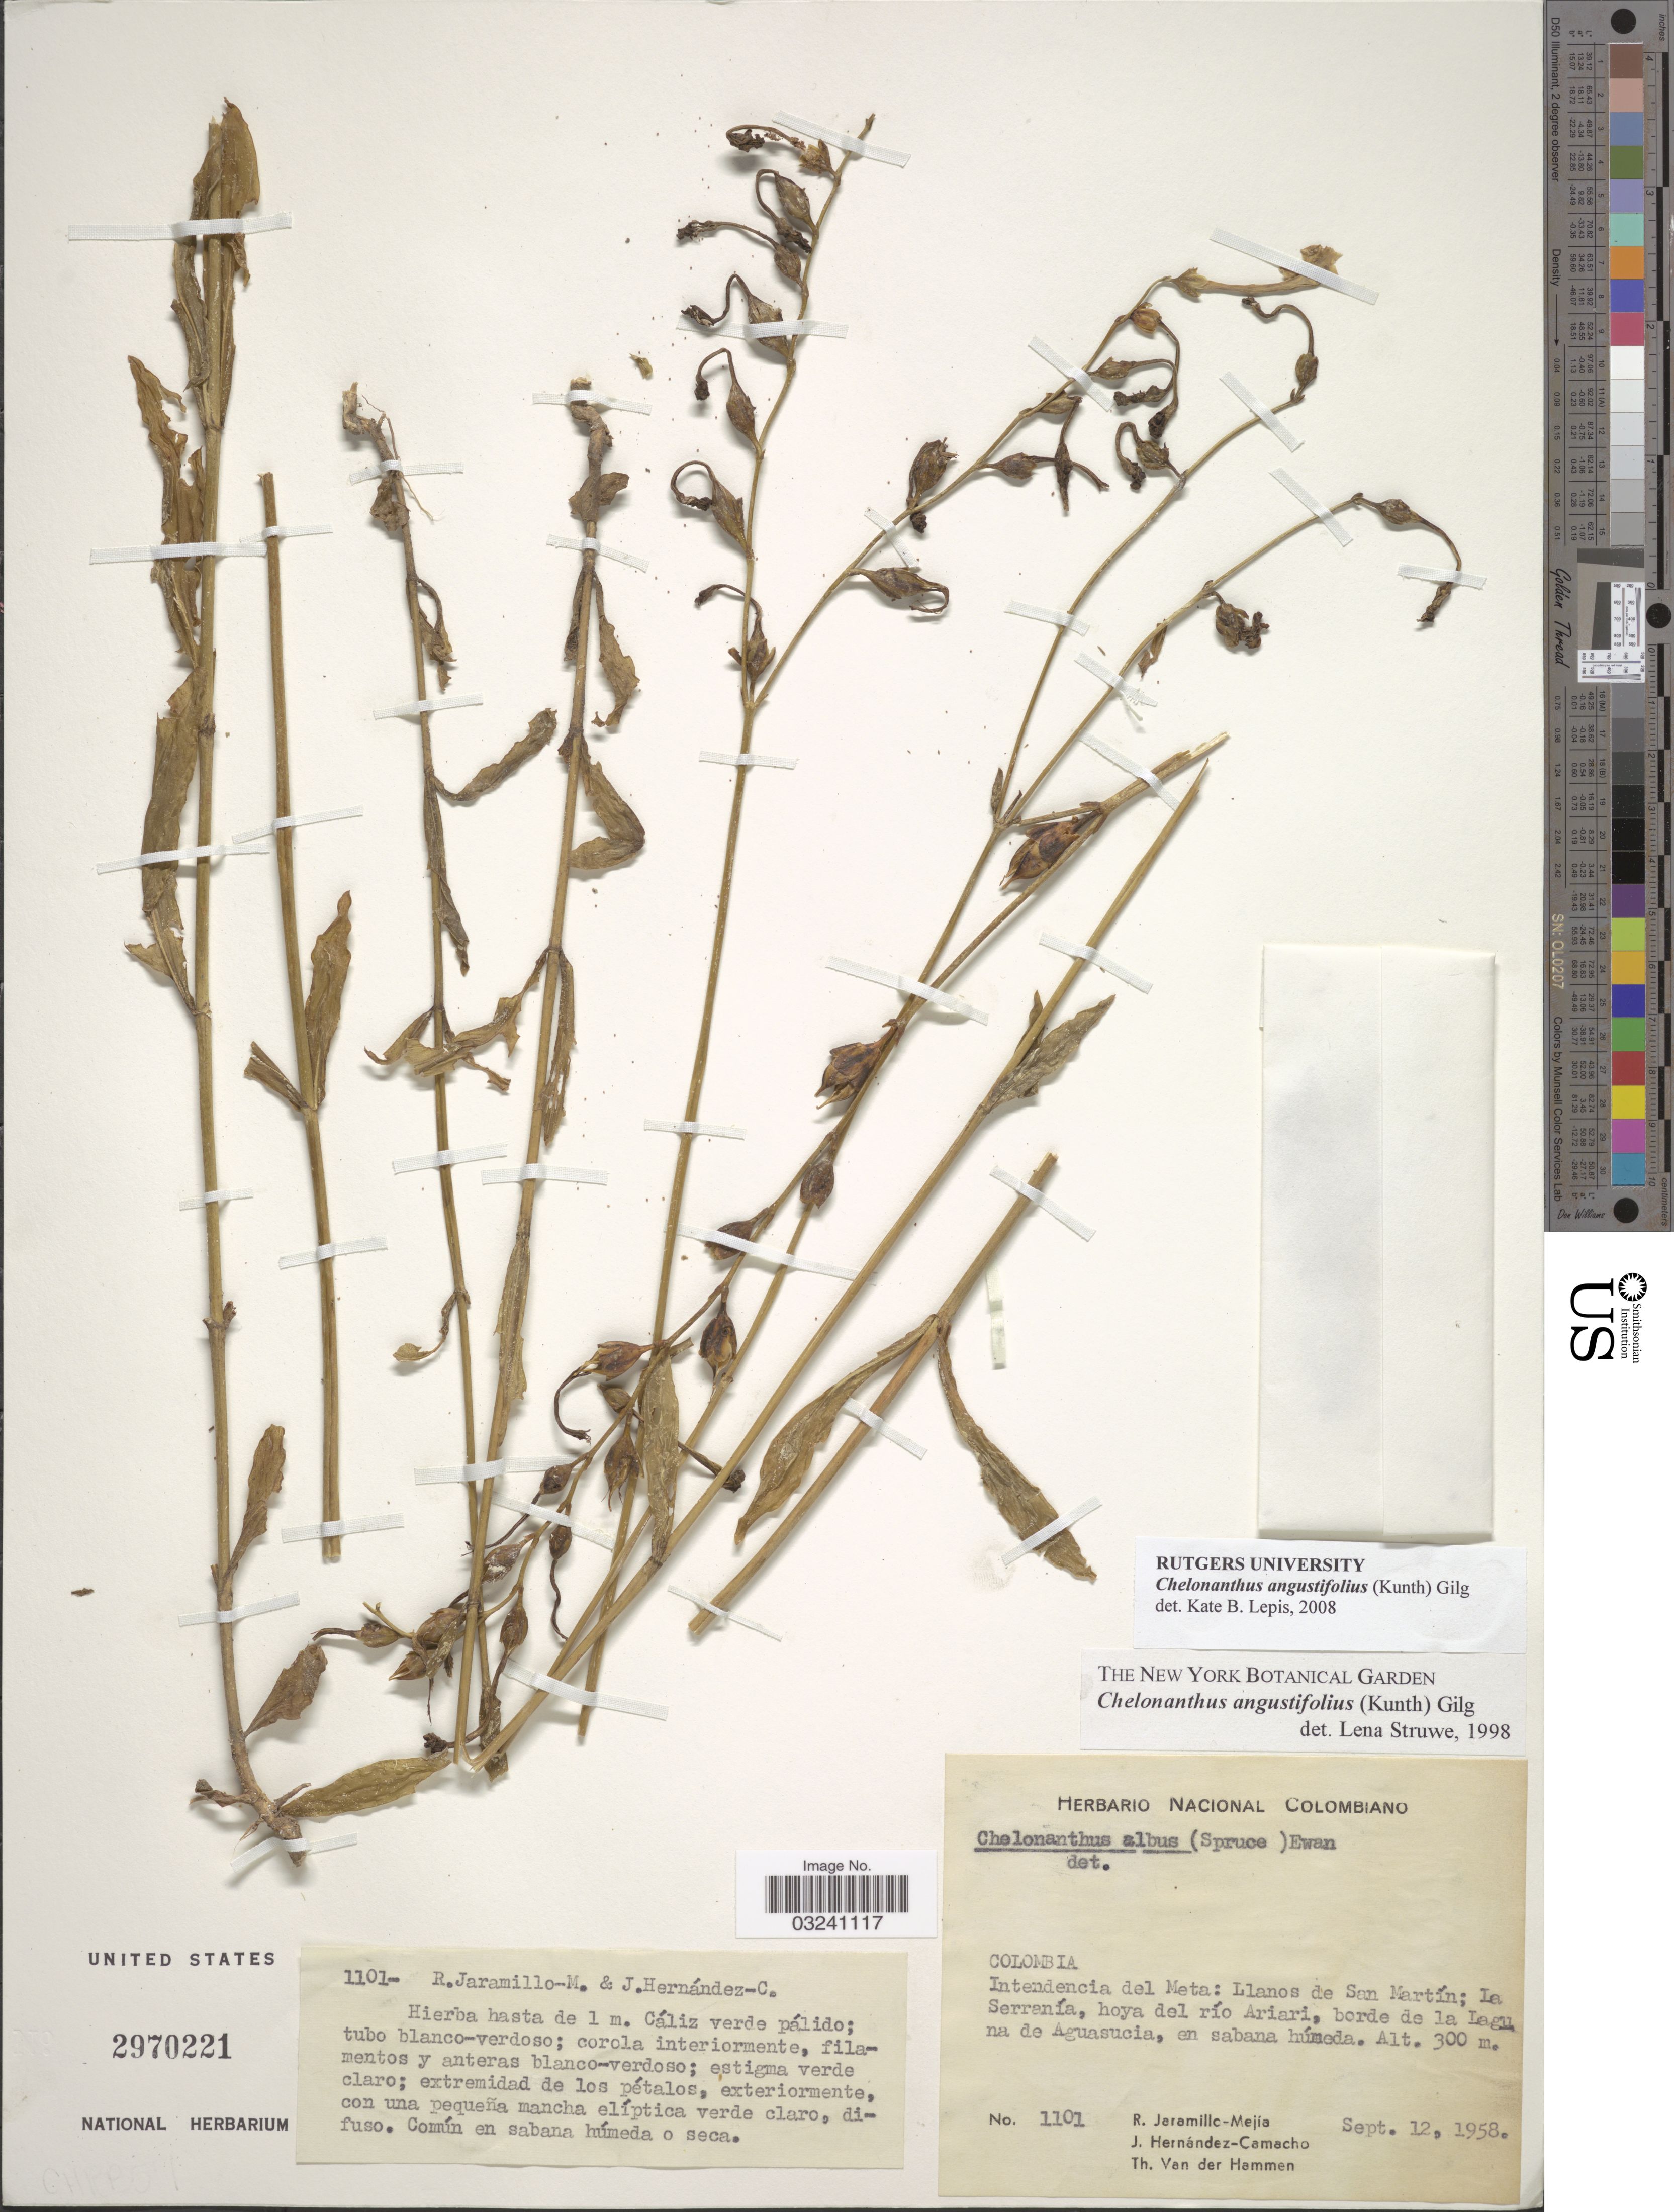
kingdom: Plantae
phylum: Tracheophyta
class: Magnoliopsida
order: Gentianales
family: Gentianaceae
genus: Chelonanthus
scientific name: Chelonanthus angustifolius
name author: (Kunth) Gilg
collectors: R. Jaramillo M., J. Hernandez Camacho & T. Van der Hammen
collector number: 1101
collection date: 1958-09-12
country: Colombia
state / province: Meta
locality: Intendencia del Meta: Llanos de San Martín; La Serranía, hoya del río Ariari, borde de la Laguna de Aguasucia.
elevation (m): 300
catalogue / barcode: US 2970221